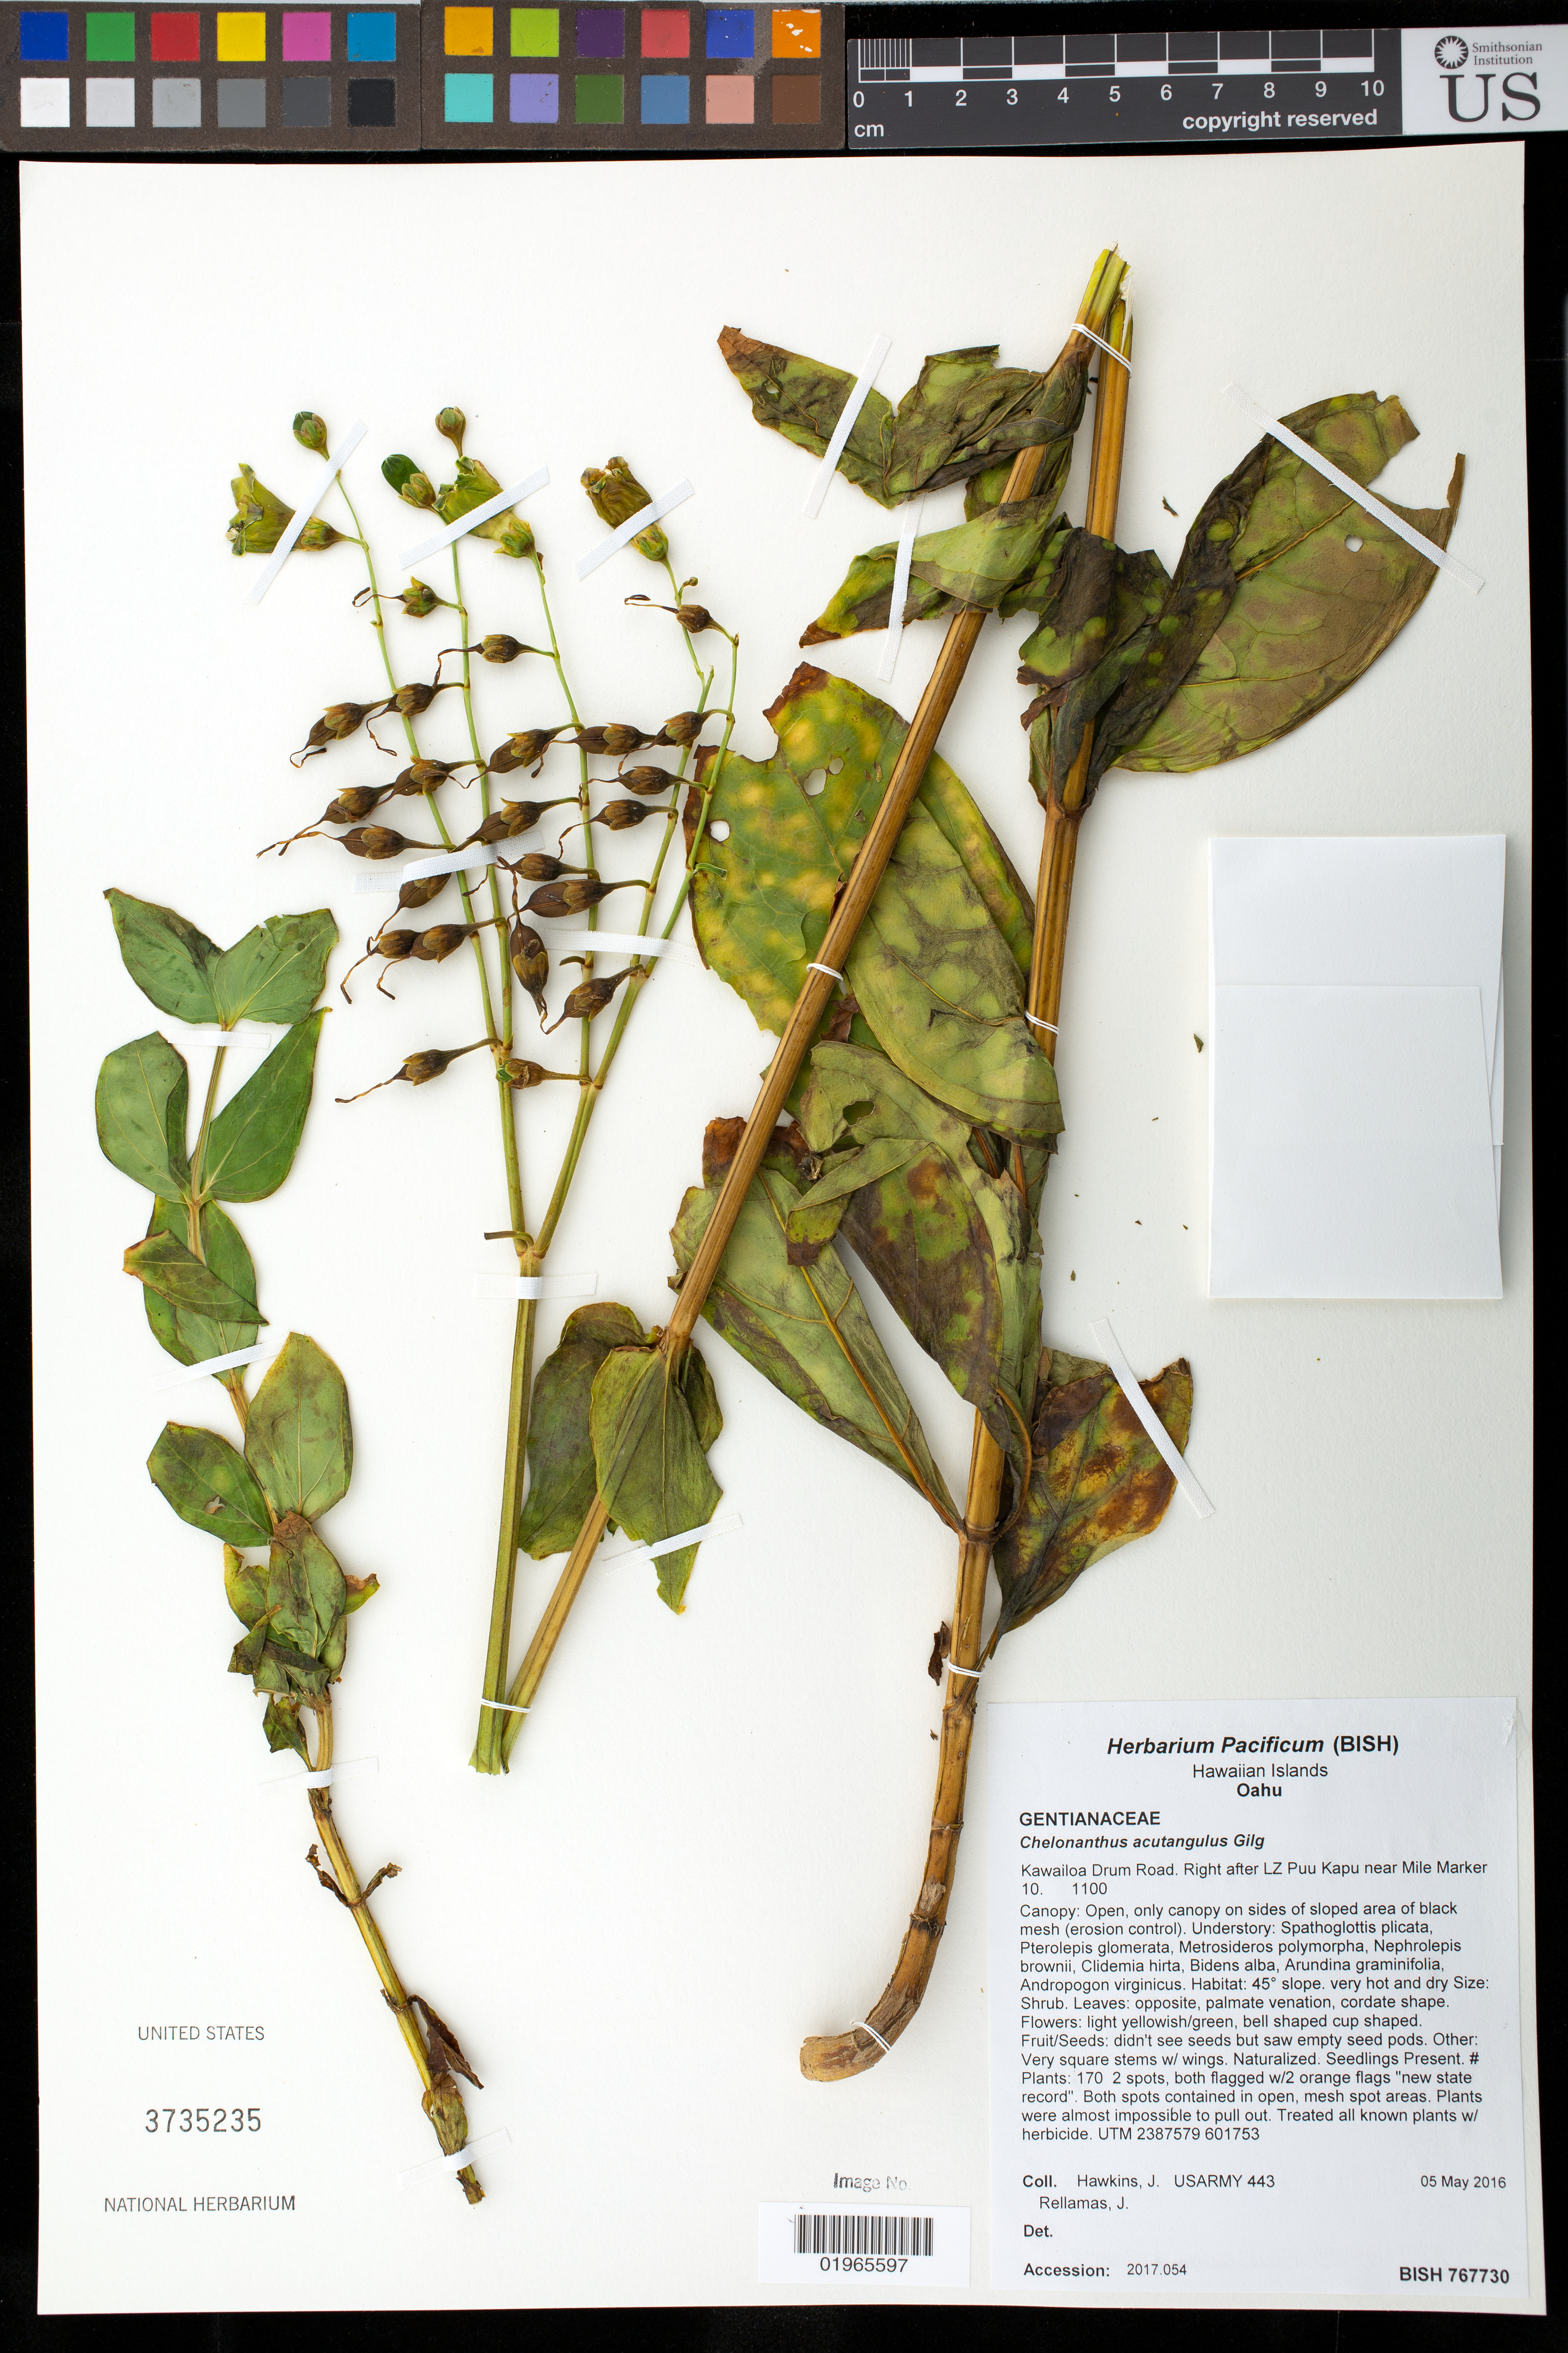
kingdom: Plantae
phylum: Tracheophyta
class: Magnoliopsida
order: Gentianales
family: Gentianaceae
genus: Chelonanthus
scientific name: Chelonanthus acutangulus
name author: (Ruiz & Pav.) Gilg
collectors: J. Hawkins & J. Rellamas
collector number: USARMY 443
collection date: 2016-05-05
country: United States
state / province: Hawaii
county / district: Honolulu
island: Oahu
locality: Kawailoa Drum Road, right after LZ Puu Kapu near mile marker 10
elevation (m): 335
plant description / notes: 170 plants in 2 spots, plants impossible to pull out. Treated all known plants with herbicide.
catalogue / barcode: US 3735235